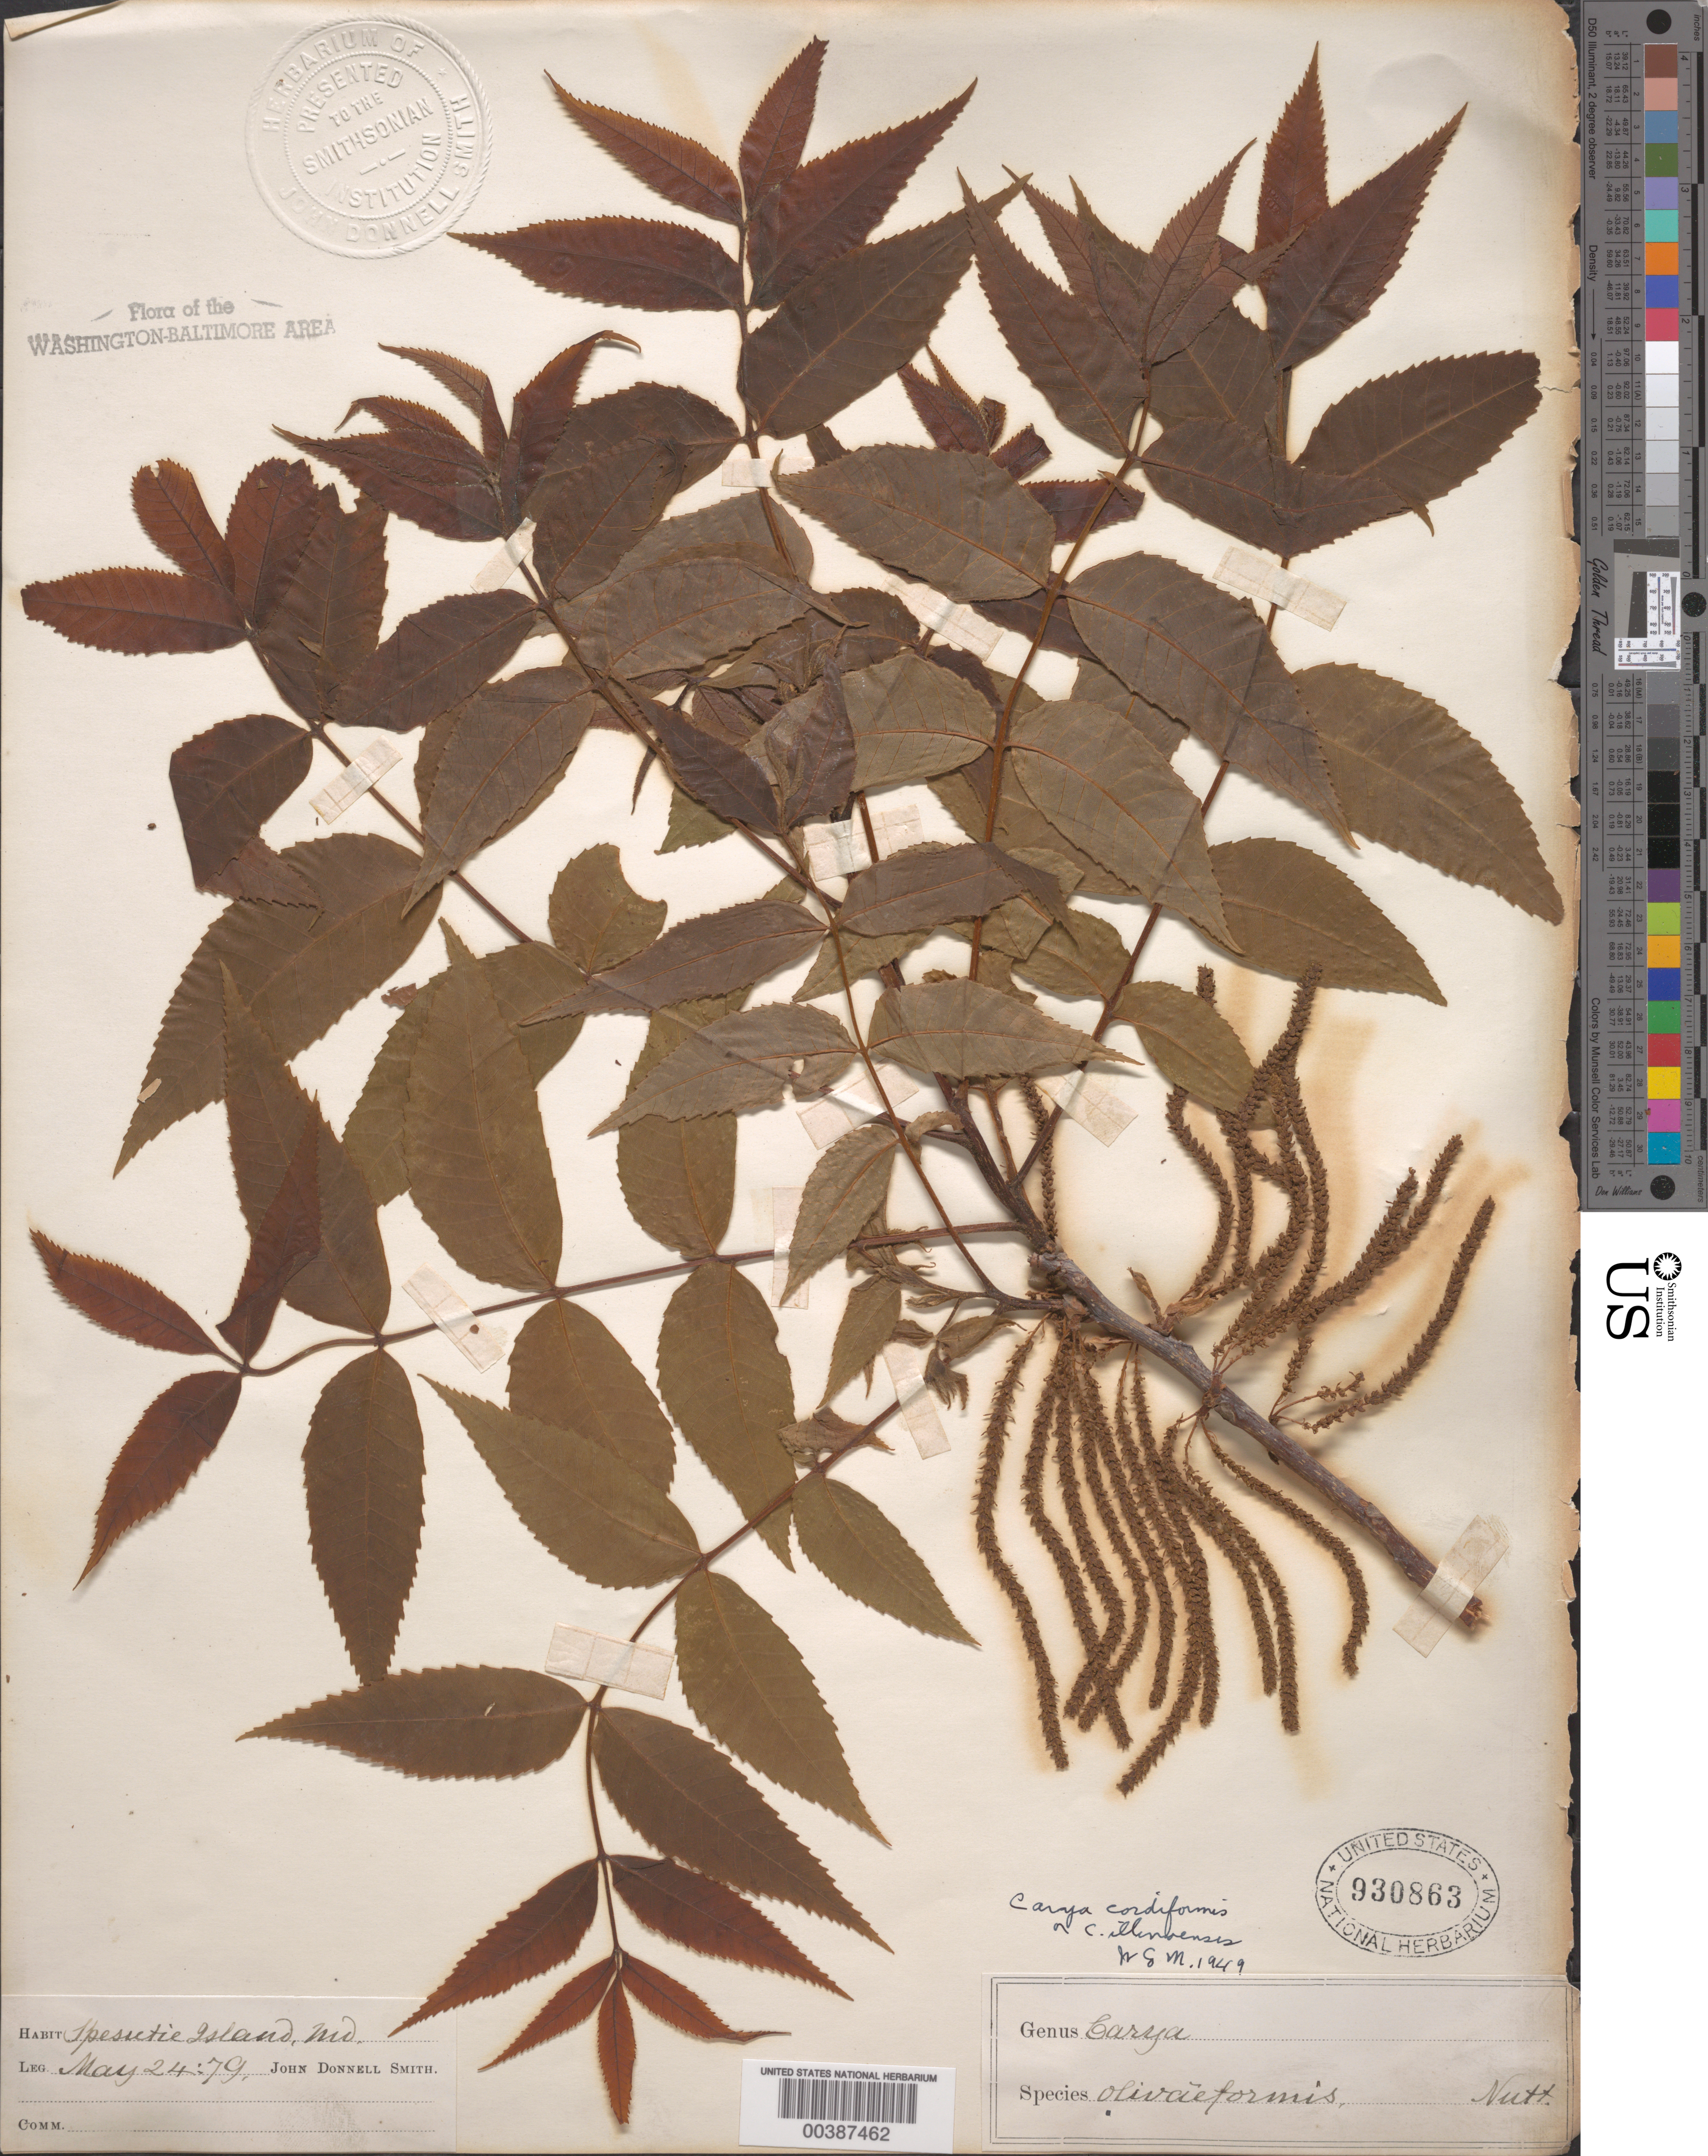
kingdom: Plantae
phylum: Tracheophyta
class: Magnoliopsida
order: Fagales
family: Juglandaceae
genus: Carya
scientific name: Carya sp.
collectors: J. Donnell Smith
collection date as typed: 24 May 1879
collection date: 1879-05-24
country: United States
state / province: Maryland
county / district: Harford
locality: Spesutie Island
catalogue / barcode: US 930863